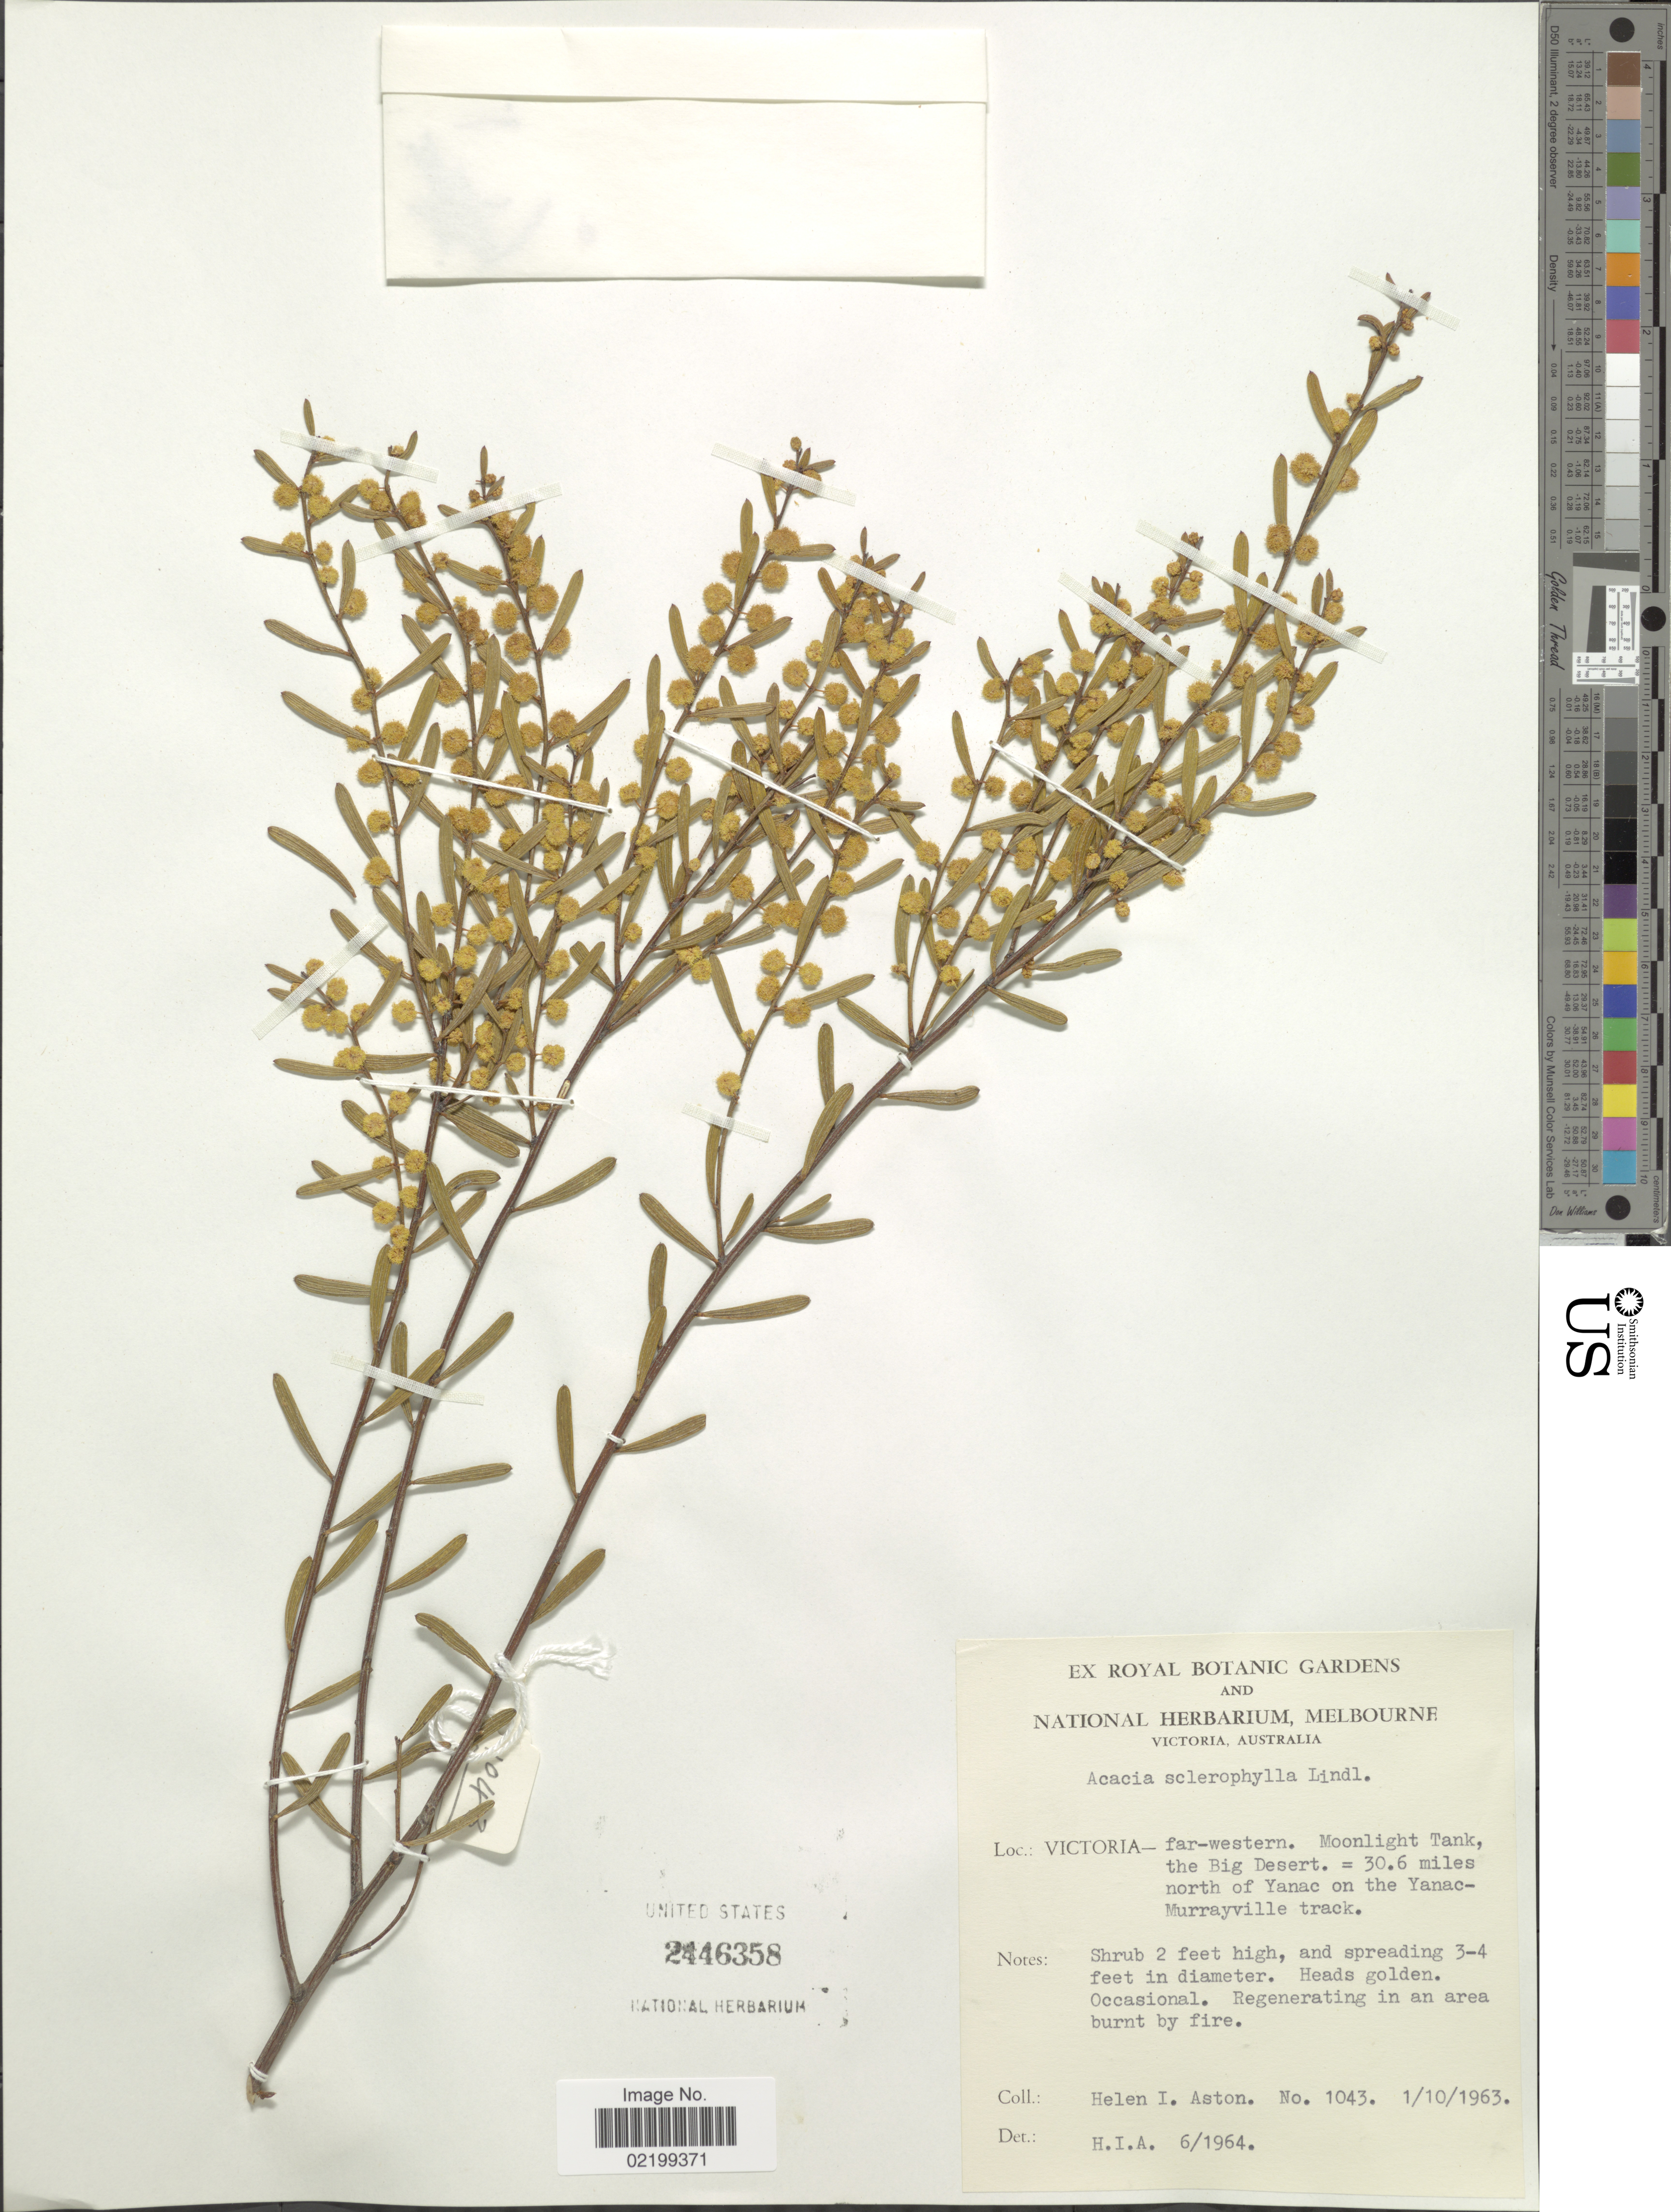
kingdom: Plantae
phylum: Tracheophyta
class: Magnoliopsida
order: Fabales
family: Fabaceae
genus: Acacia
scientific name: Acacia sclerophylla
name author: Lindl.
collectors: H. I. Aston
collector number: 1043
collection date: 1963-10-01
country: Australia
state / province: Victoria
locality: Victoria, far western , Moonlight Tank, the Big Desert =30.6 miles north of Yanac on the Yanac-Murrayville track, regenerating in an area burnt by fire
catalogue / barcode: US 2446358